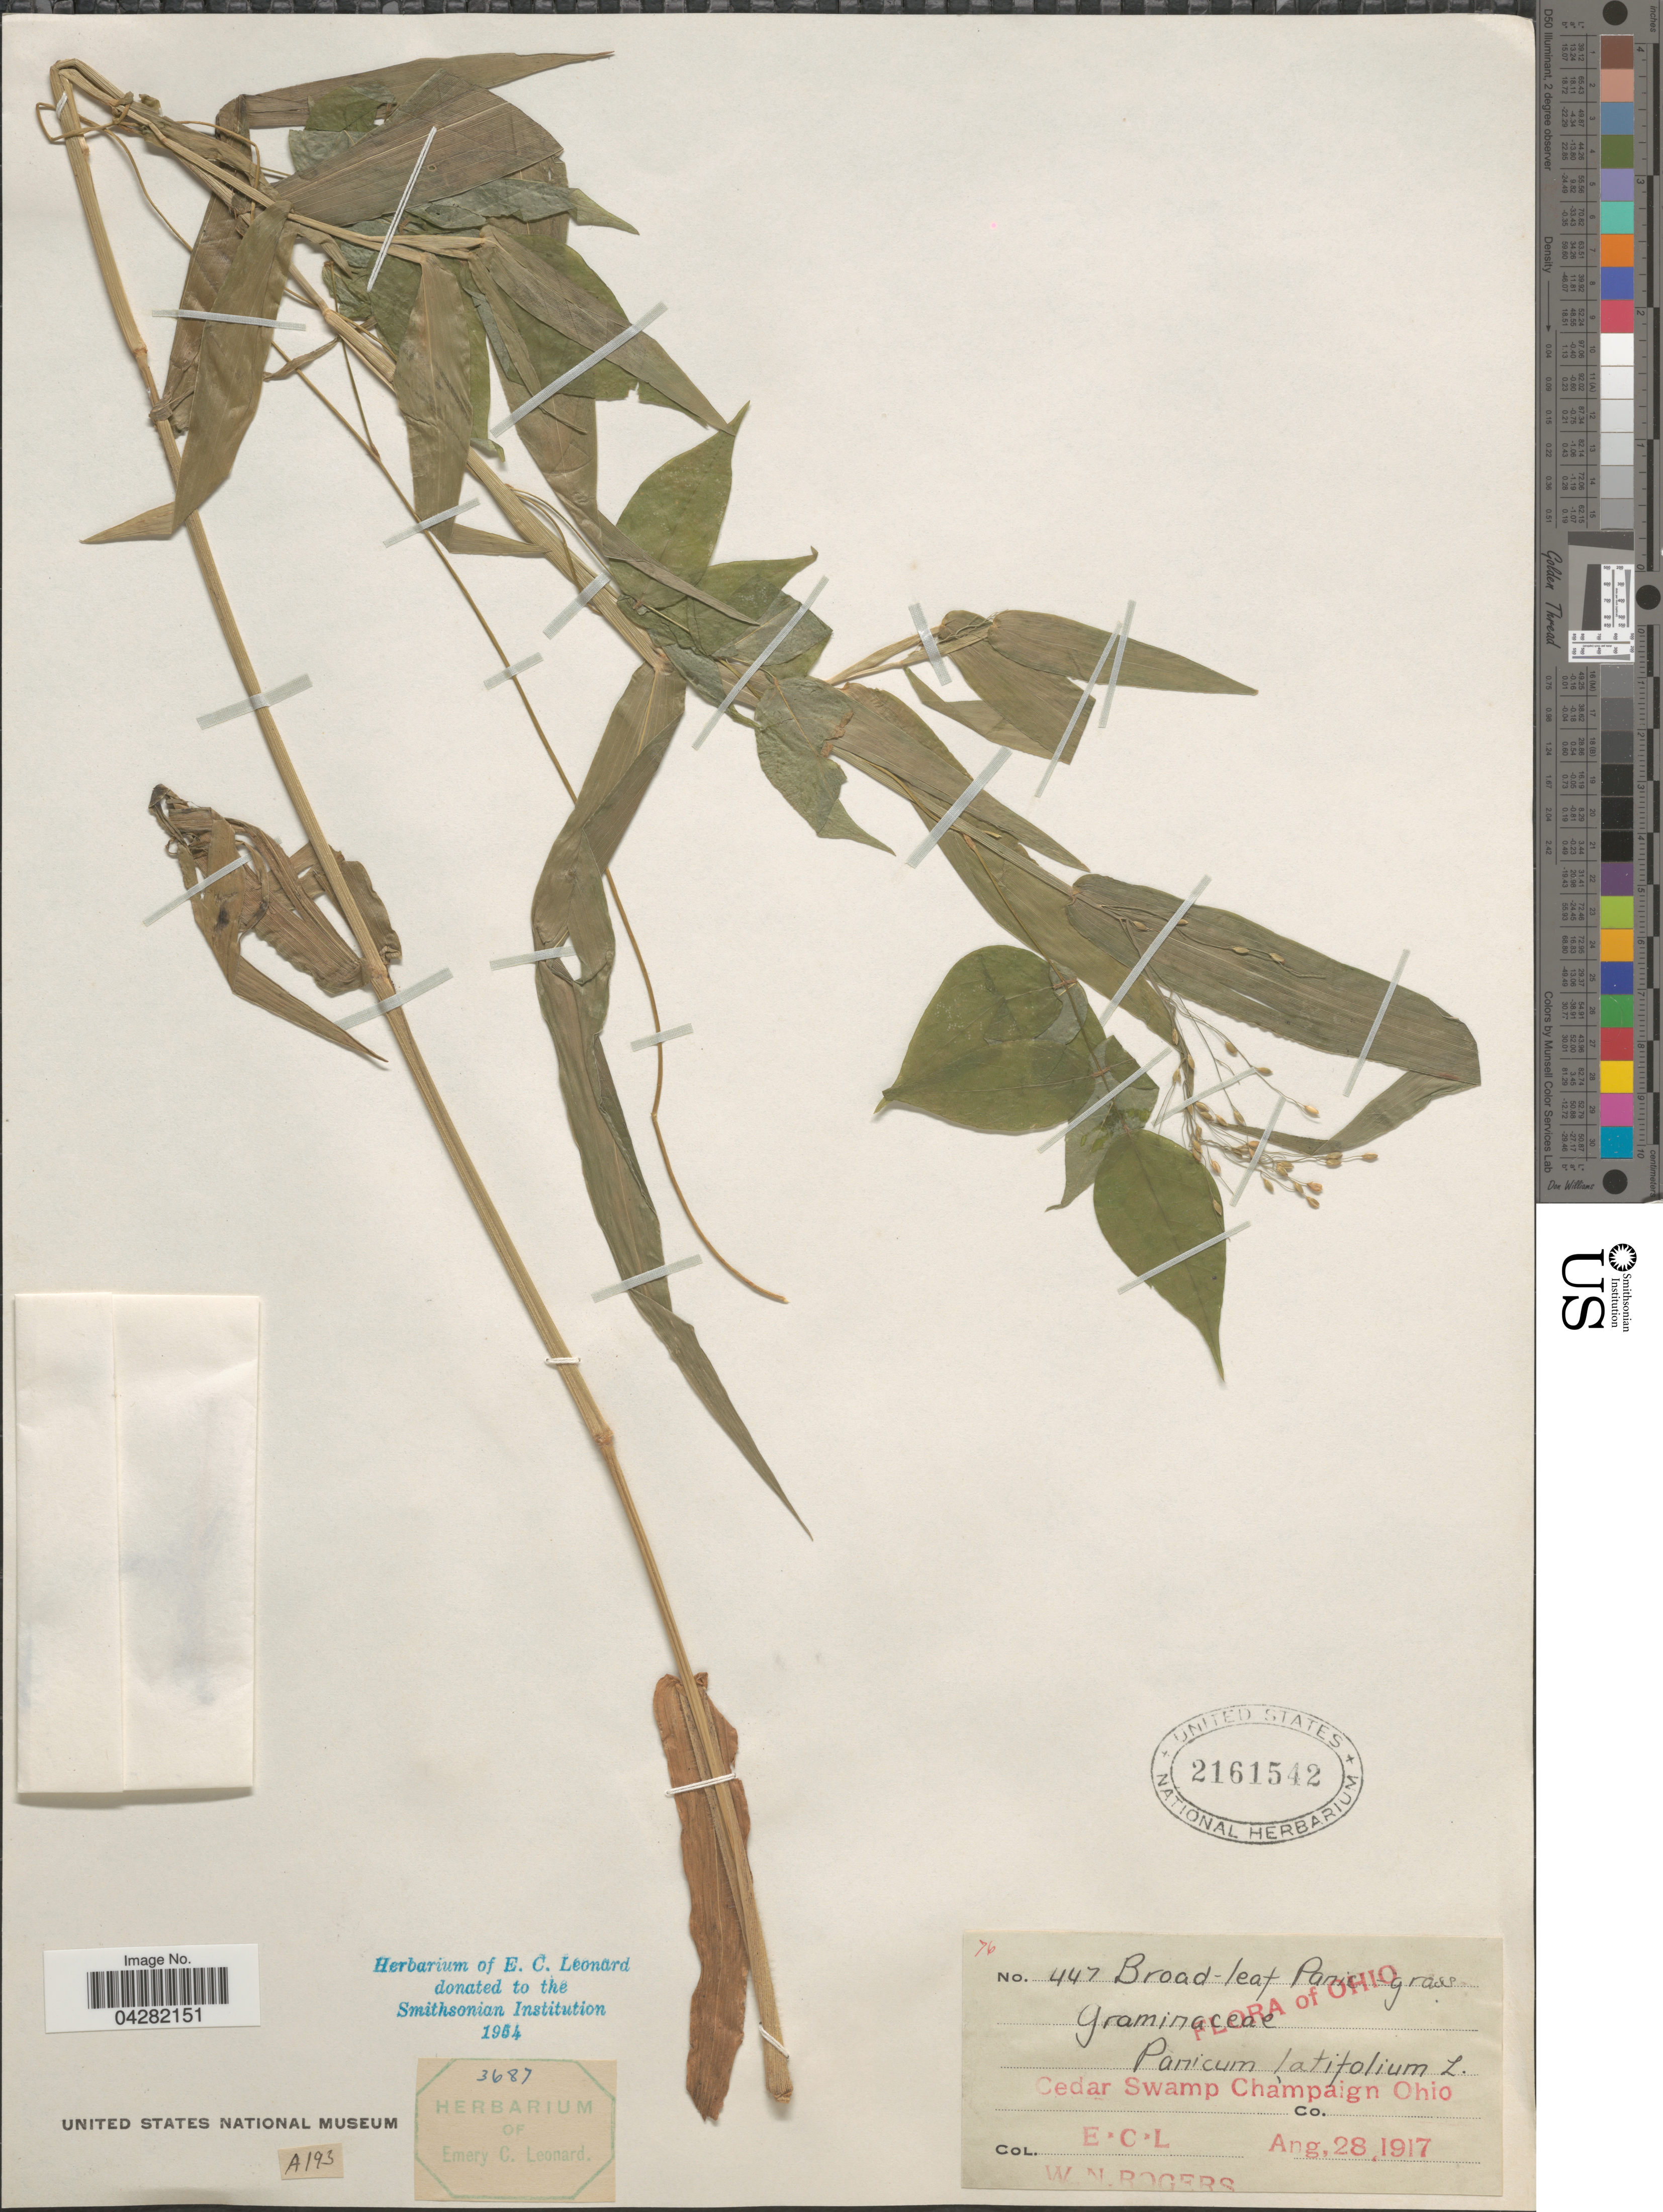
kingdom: Plantae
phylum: Tracheophyta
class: Liliopsida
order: Poales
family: Poaceae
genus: Dichanthelium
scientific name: Dichanthelium latifolium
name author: (L.) Harvill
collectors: E. C. Leonard & W. Rogers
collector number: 447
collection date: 1917-08-28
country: United States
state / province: Ohio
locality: Cedar Swamp Champaign.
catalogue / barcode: US 2161542